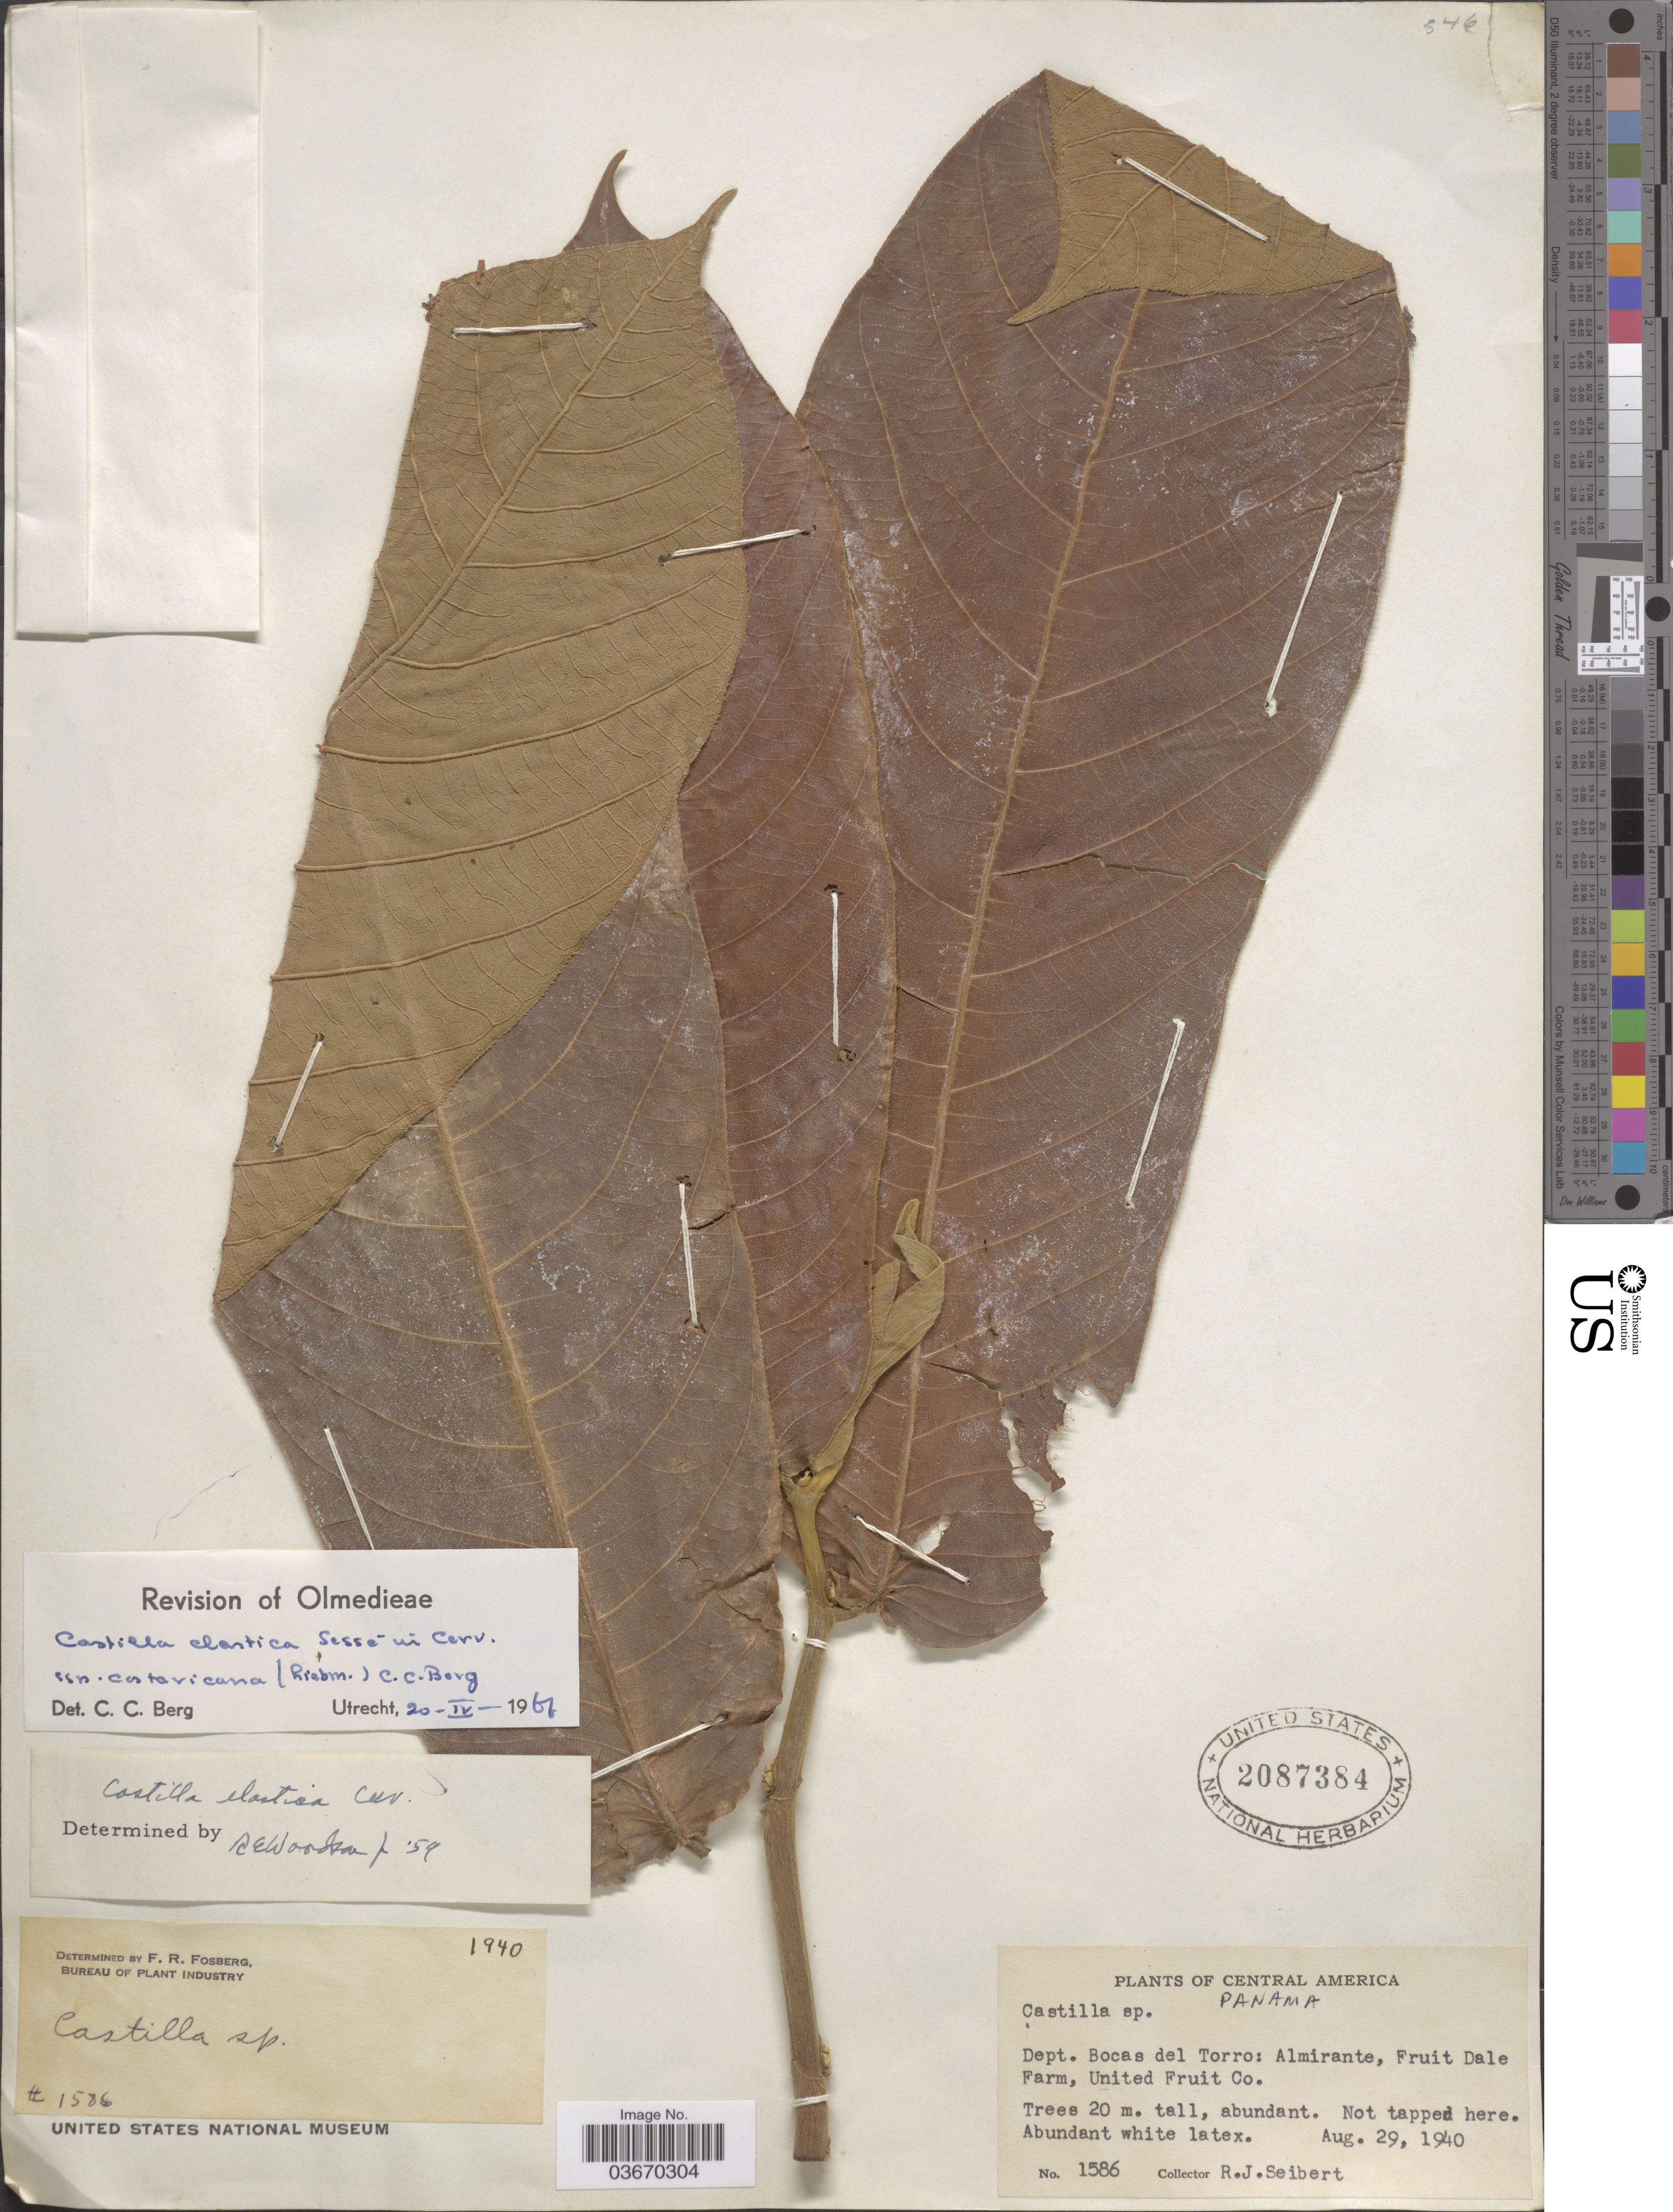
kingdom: Plantae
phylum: Tracheophyta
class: Magnoliopsida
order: Rosales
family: Moraceae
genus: Castilla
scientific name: Castilla elastica subsp. costaricana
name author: (Liebm.) C.C. Berg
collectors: R. J. Seibert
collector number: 1586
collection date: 1940-08-29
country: Panama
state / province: Bocas del Toro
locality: Dept. Bocas del Torro: Almirante, Fruit Dale Farm, United Fruit Co.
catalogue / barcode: US 2087384